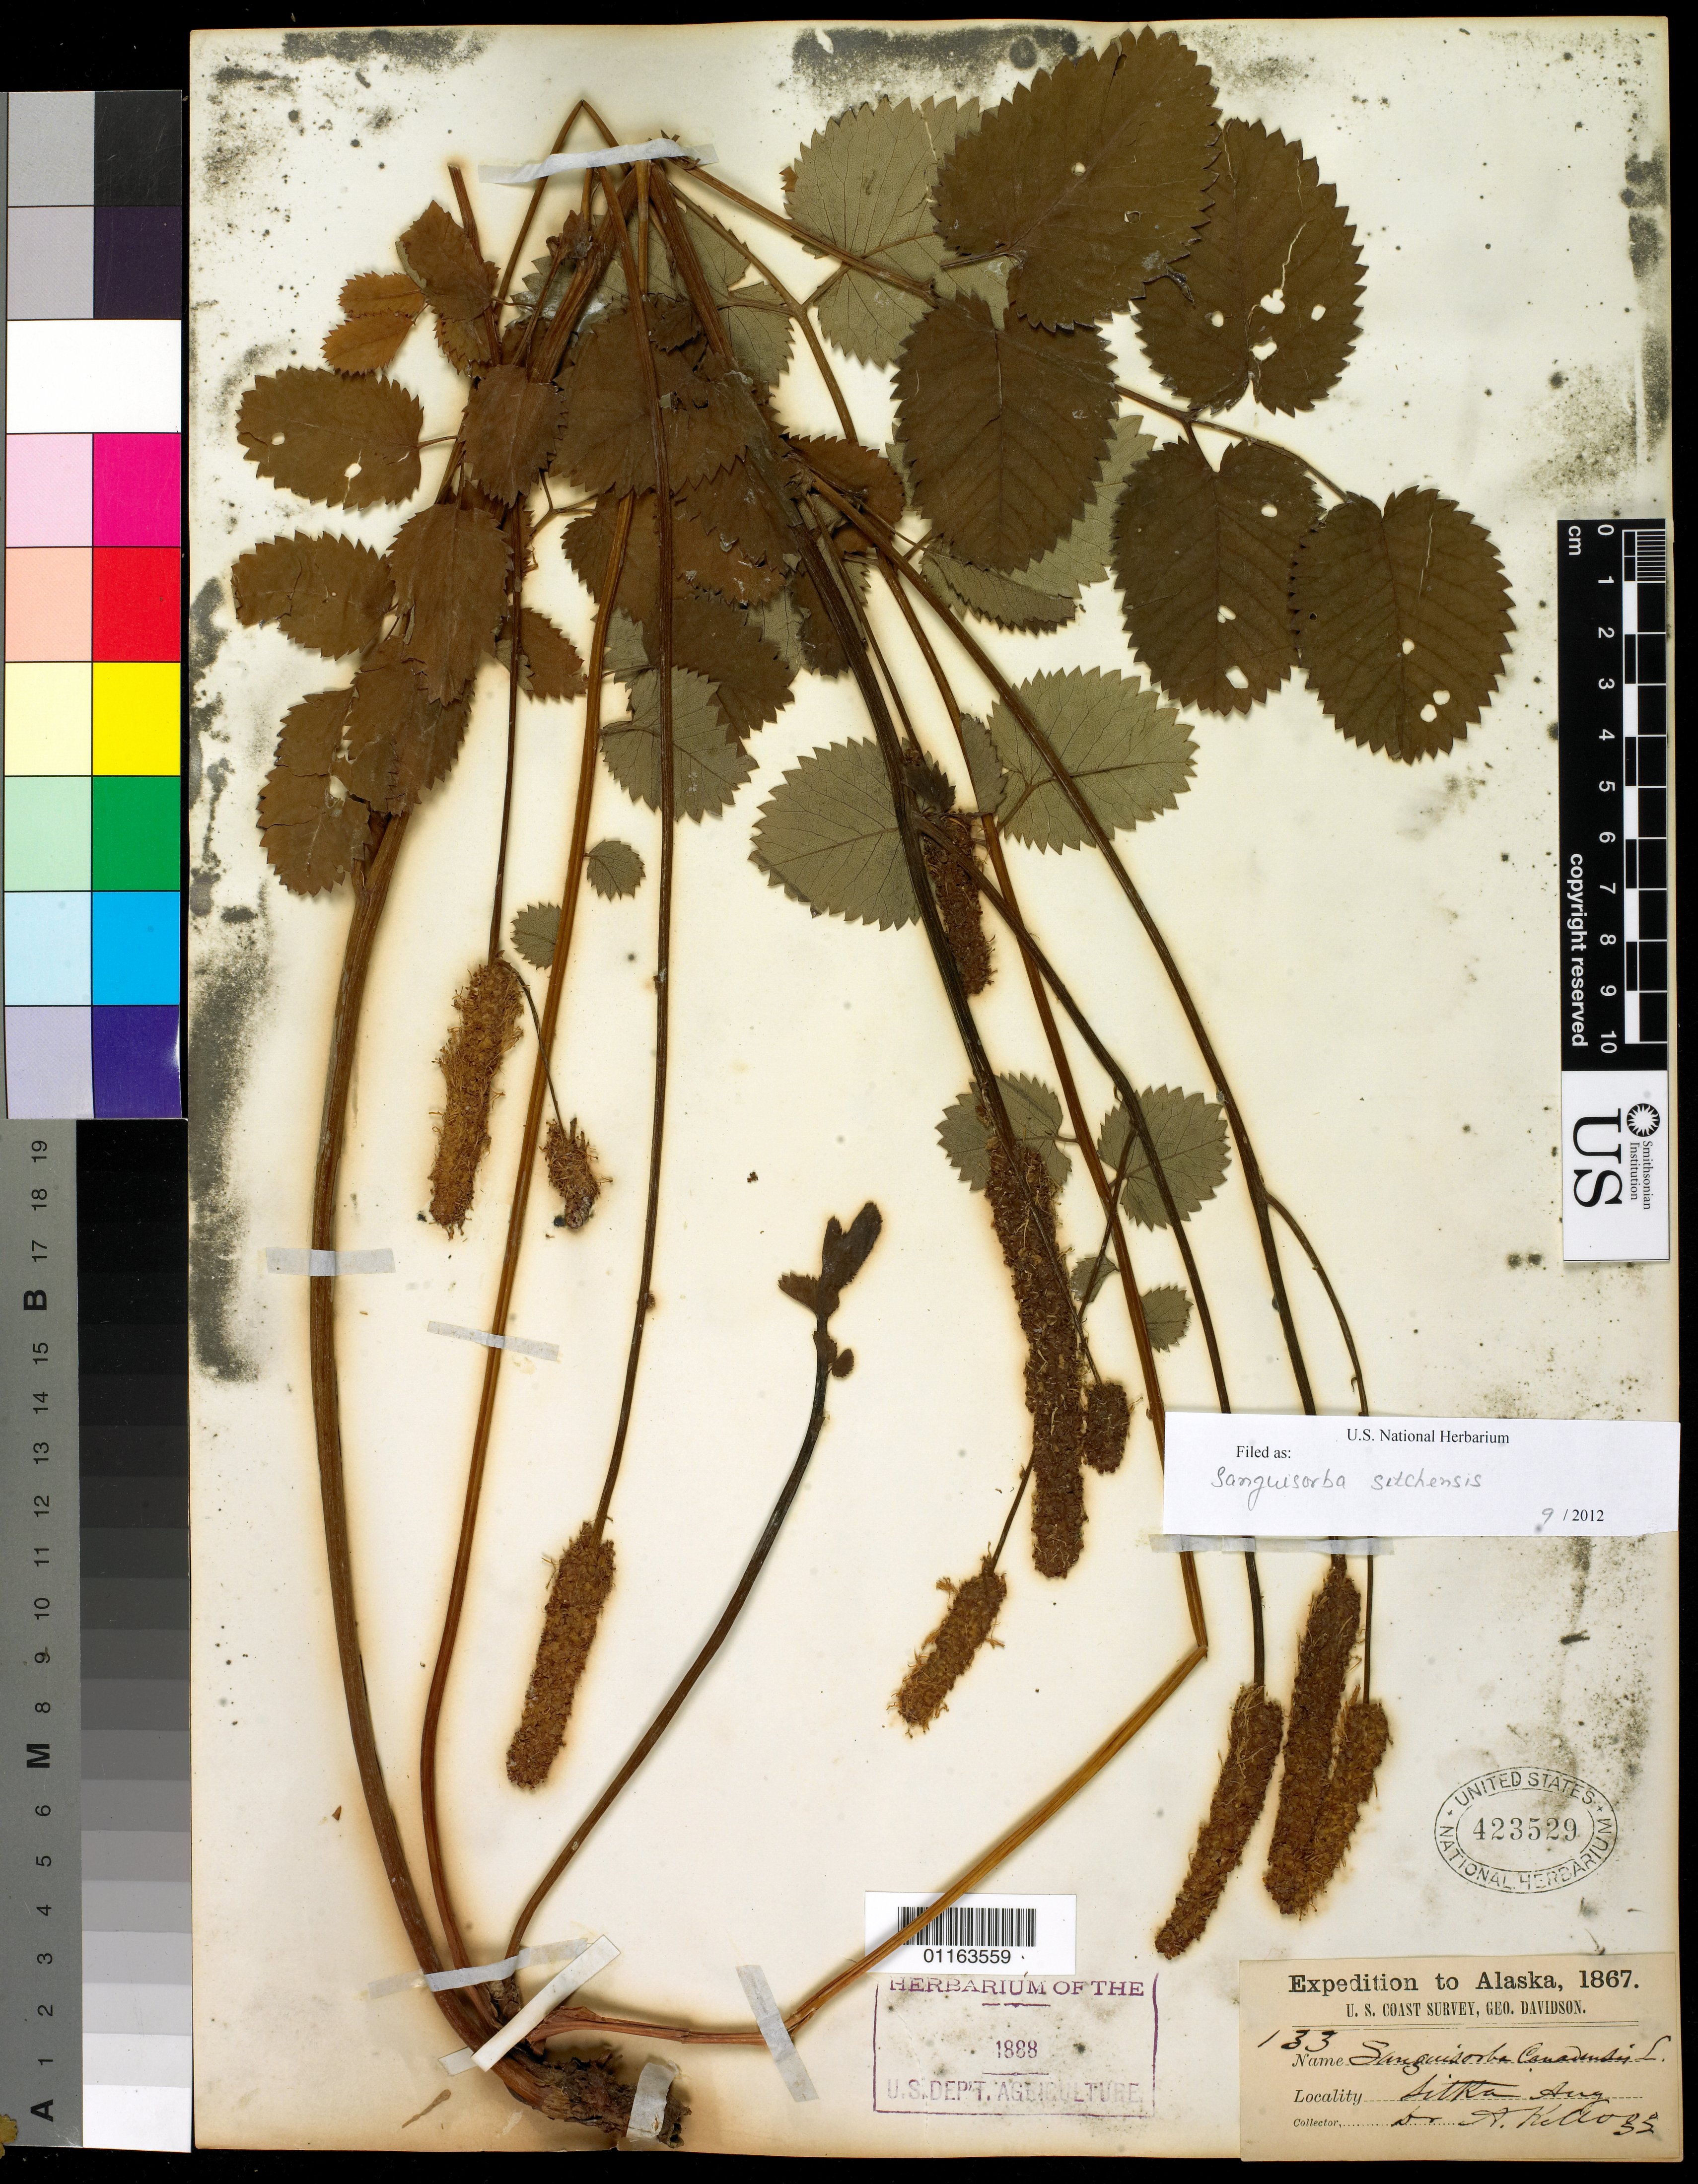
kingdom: Plantae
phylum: Tracheophyta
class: Magnoliopsida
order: Rosales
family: Rosaceae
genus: Sanguisorba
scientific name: Sanguisorba stipulata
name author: Raf.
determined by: Strong, Mark T., (BOT), Smithsonian Institution - National Museum of Natural History (UNITED STATES)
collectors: A. Kellogg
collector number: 133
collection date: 1867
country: United States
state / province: Alaska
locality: Sitka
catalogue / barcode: US 423529